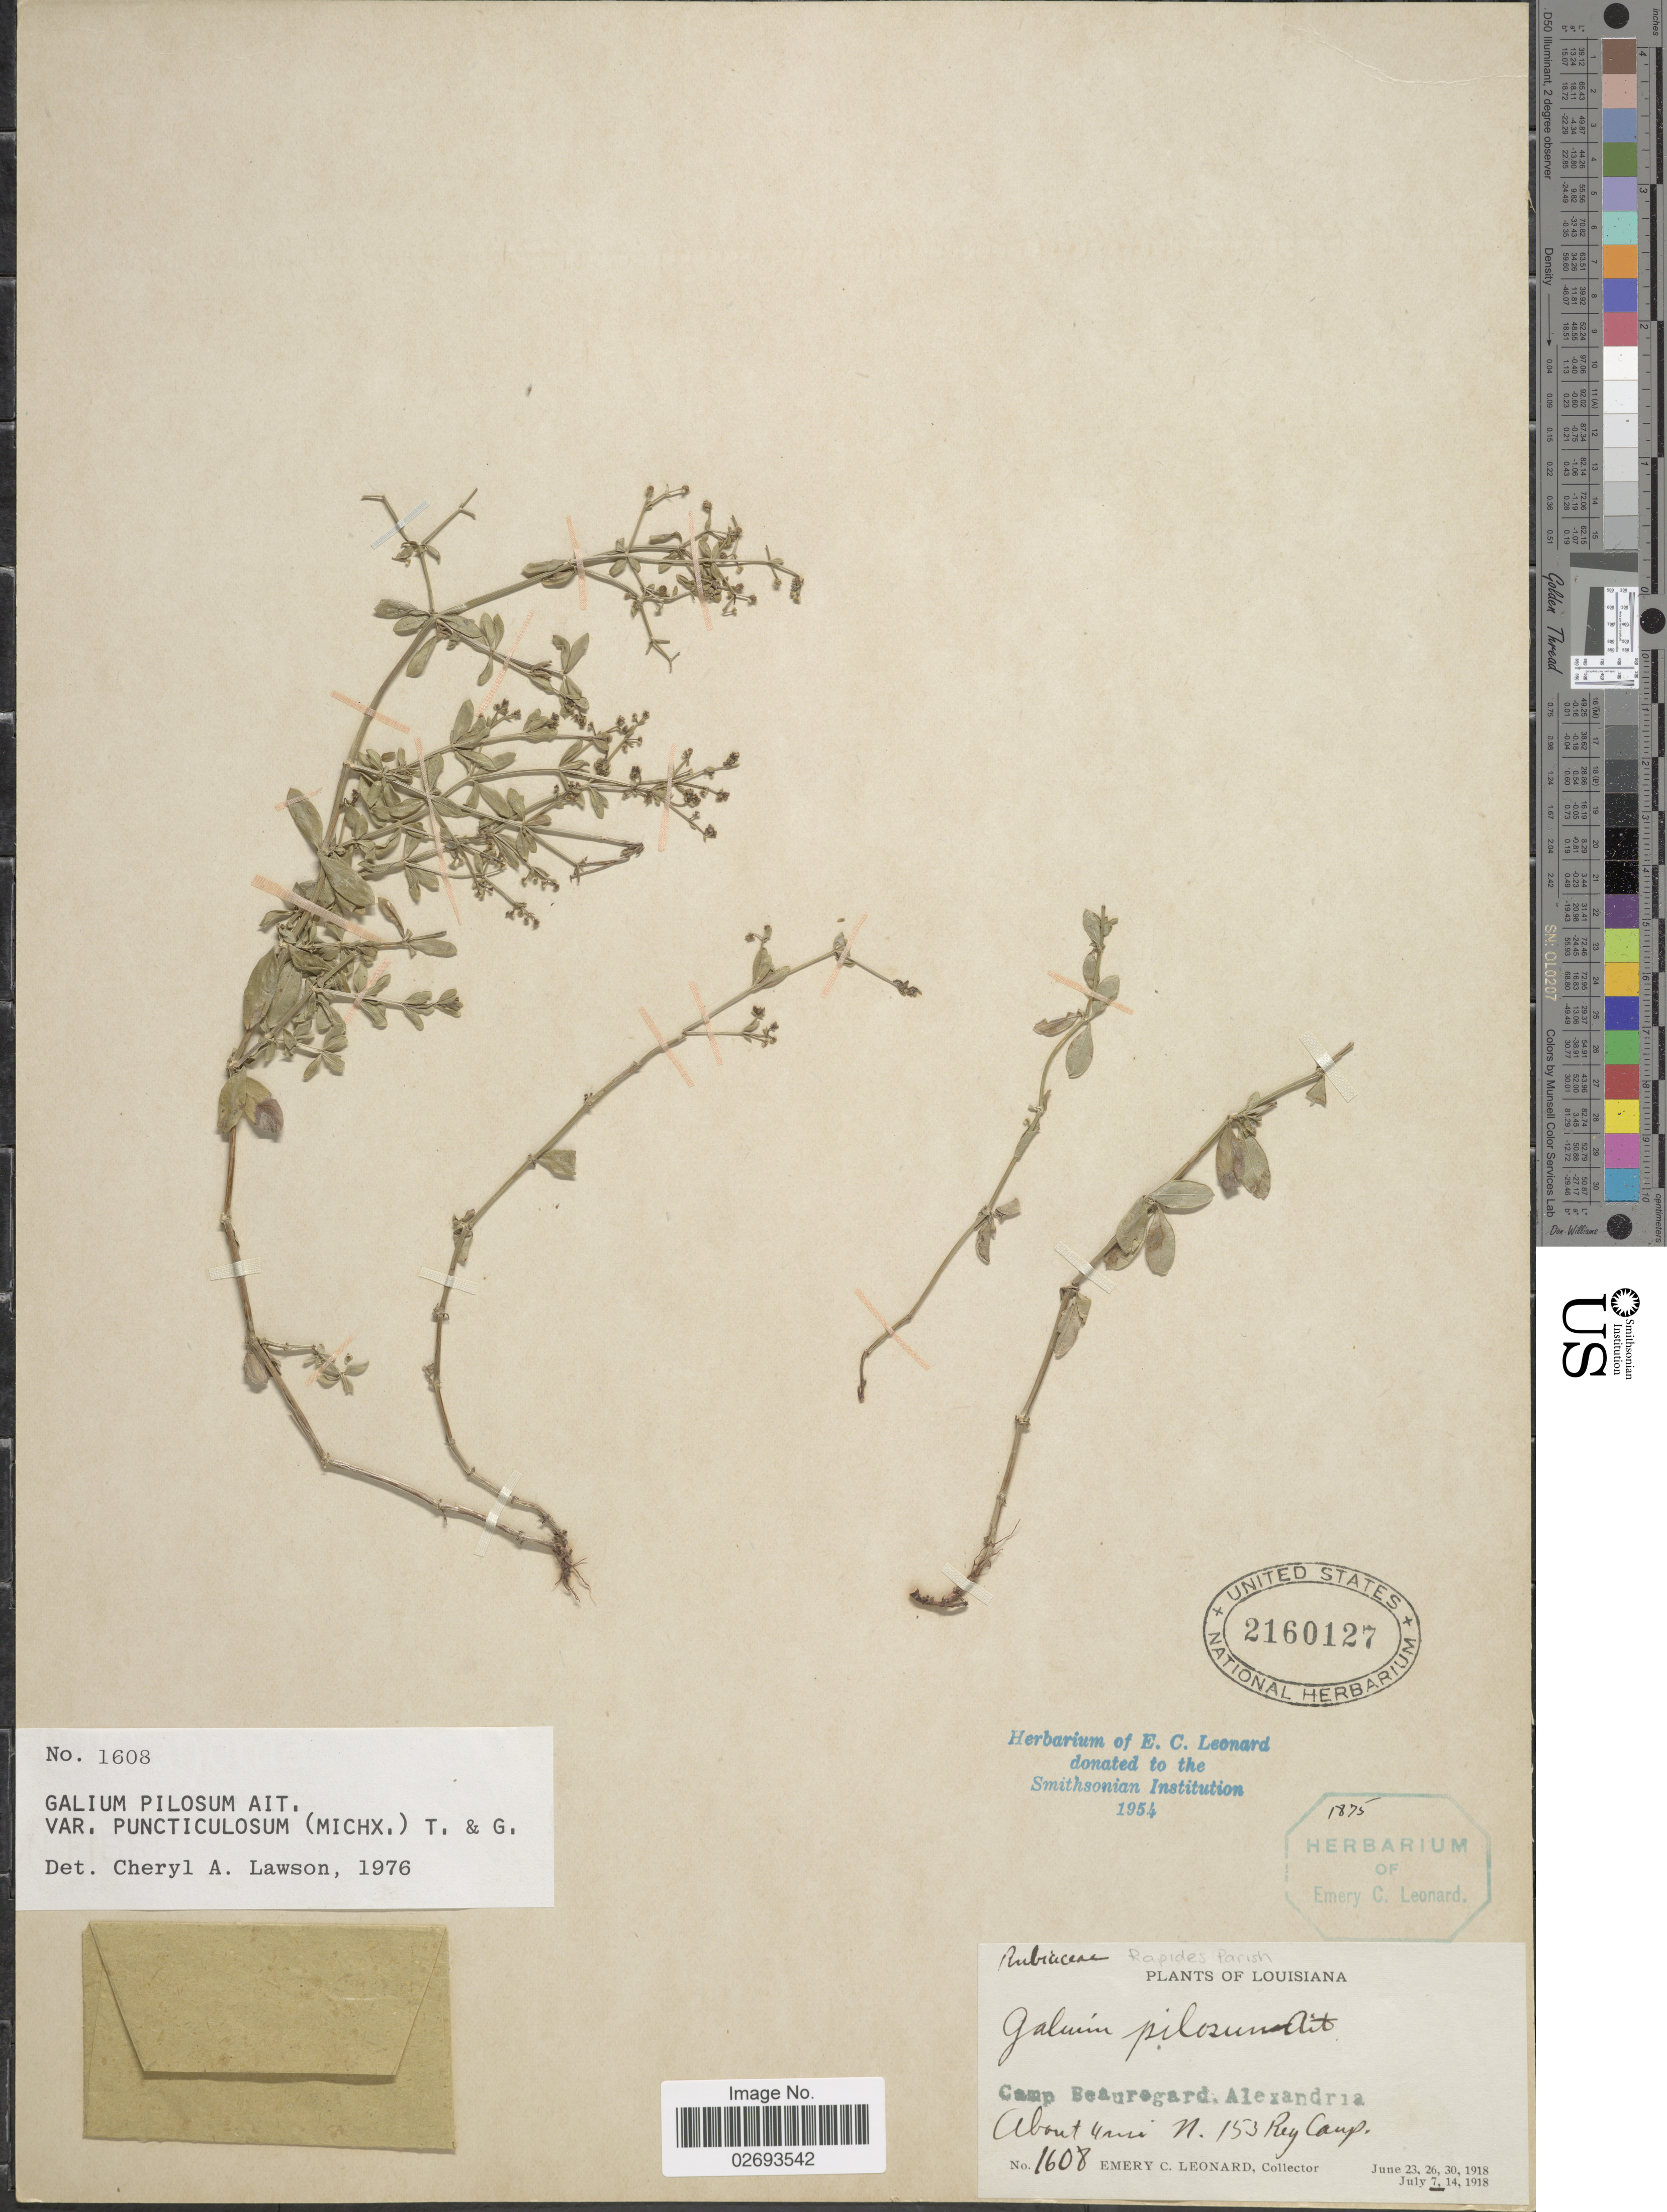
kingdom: Plantae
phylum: Tracheophyta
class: Magnoliopsida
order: Gentianales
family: Rubiaceae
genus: Galium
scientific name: Galium pilosum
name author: Aiton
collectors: E. C. Leonard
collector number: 1608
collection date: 1918-07-07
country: United States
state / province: Louisiana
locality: Rapides Parish, Camp Beauregard, Alexandria, about 4 mi N. 153 Reg Camp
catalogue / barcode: US 2160127